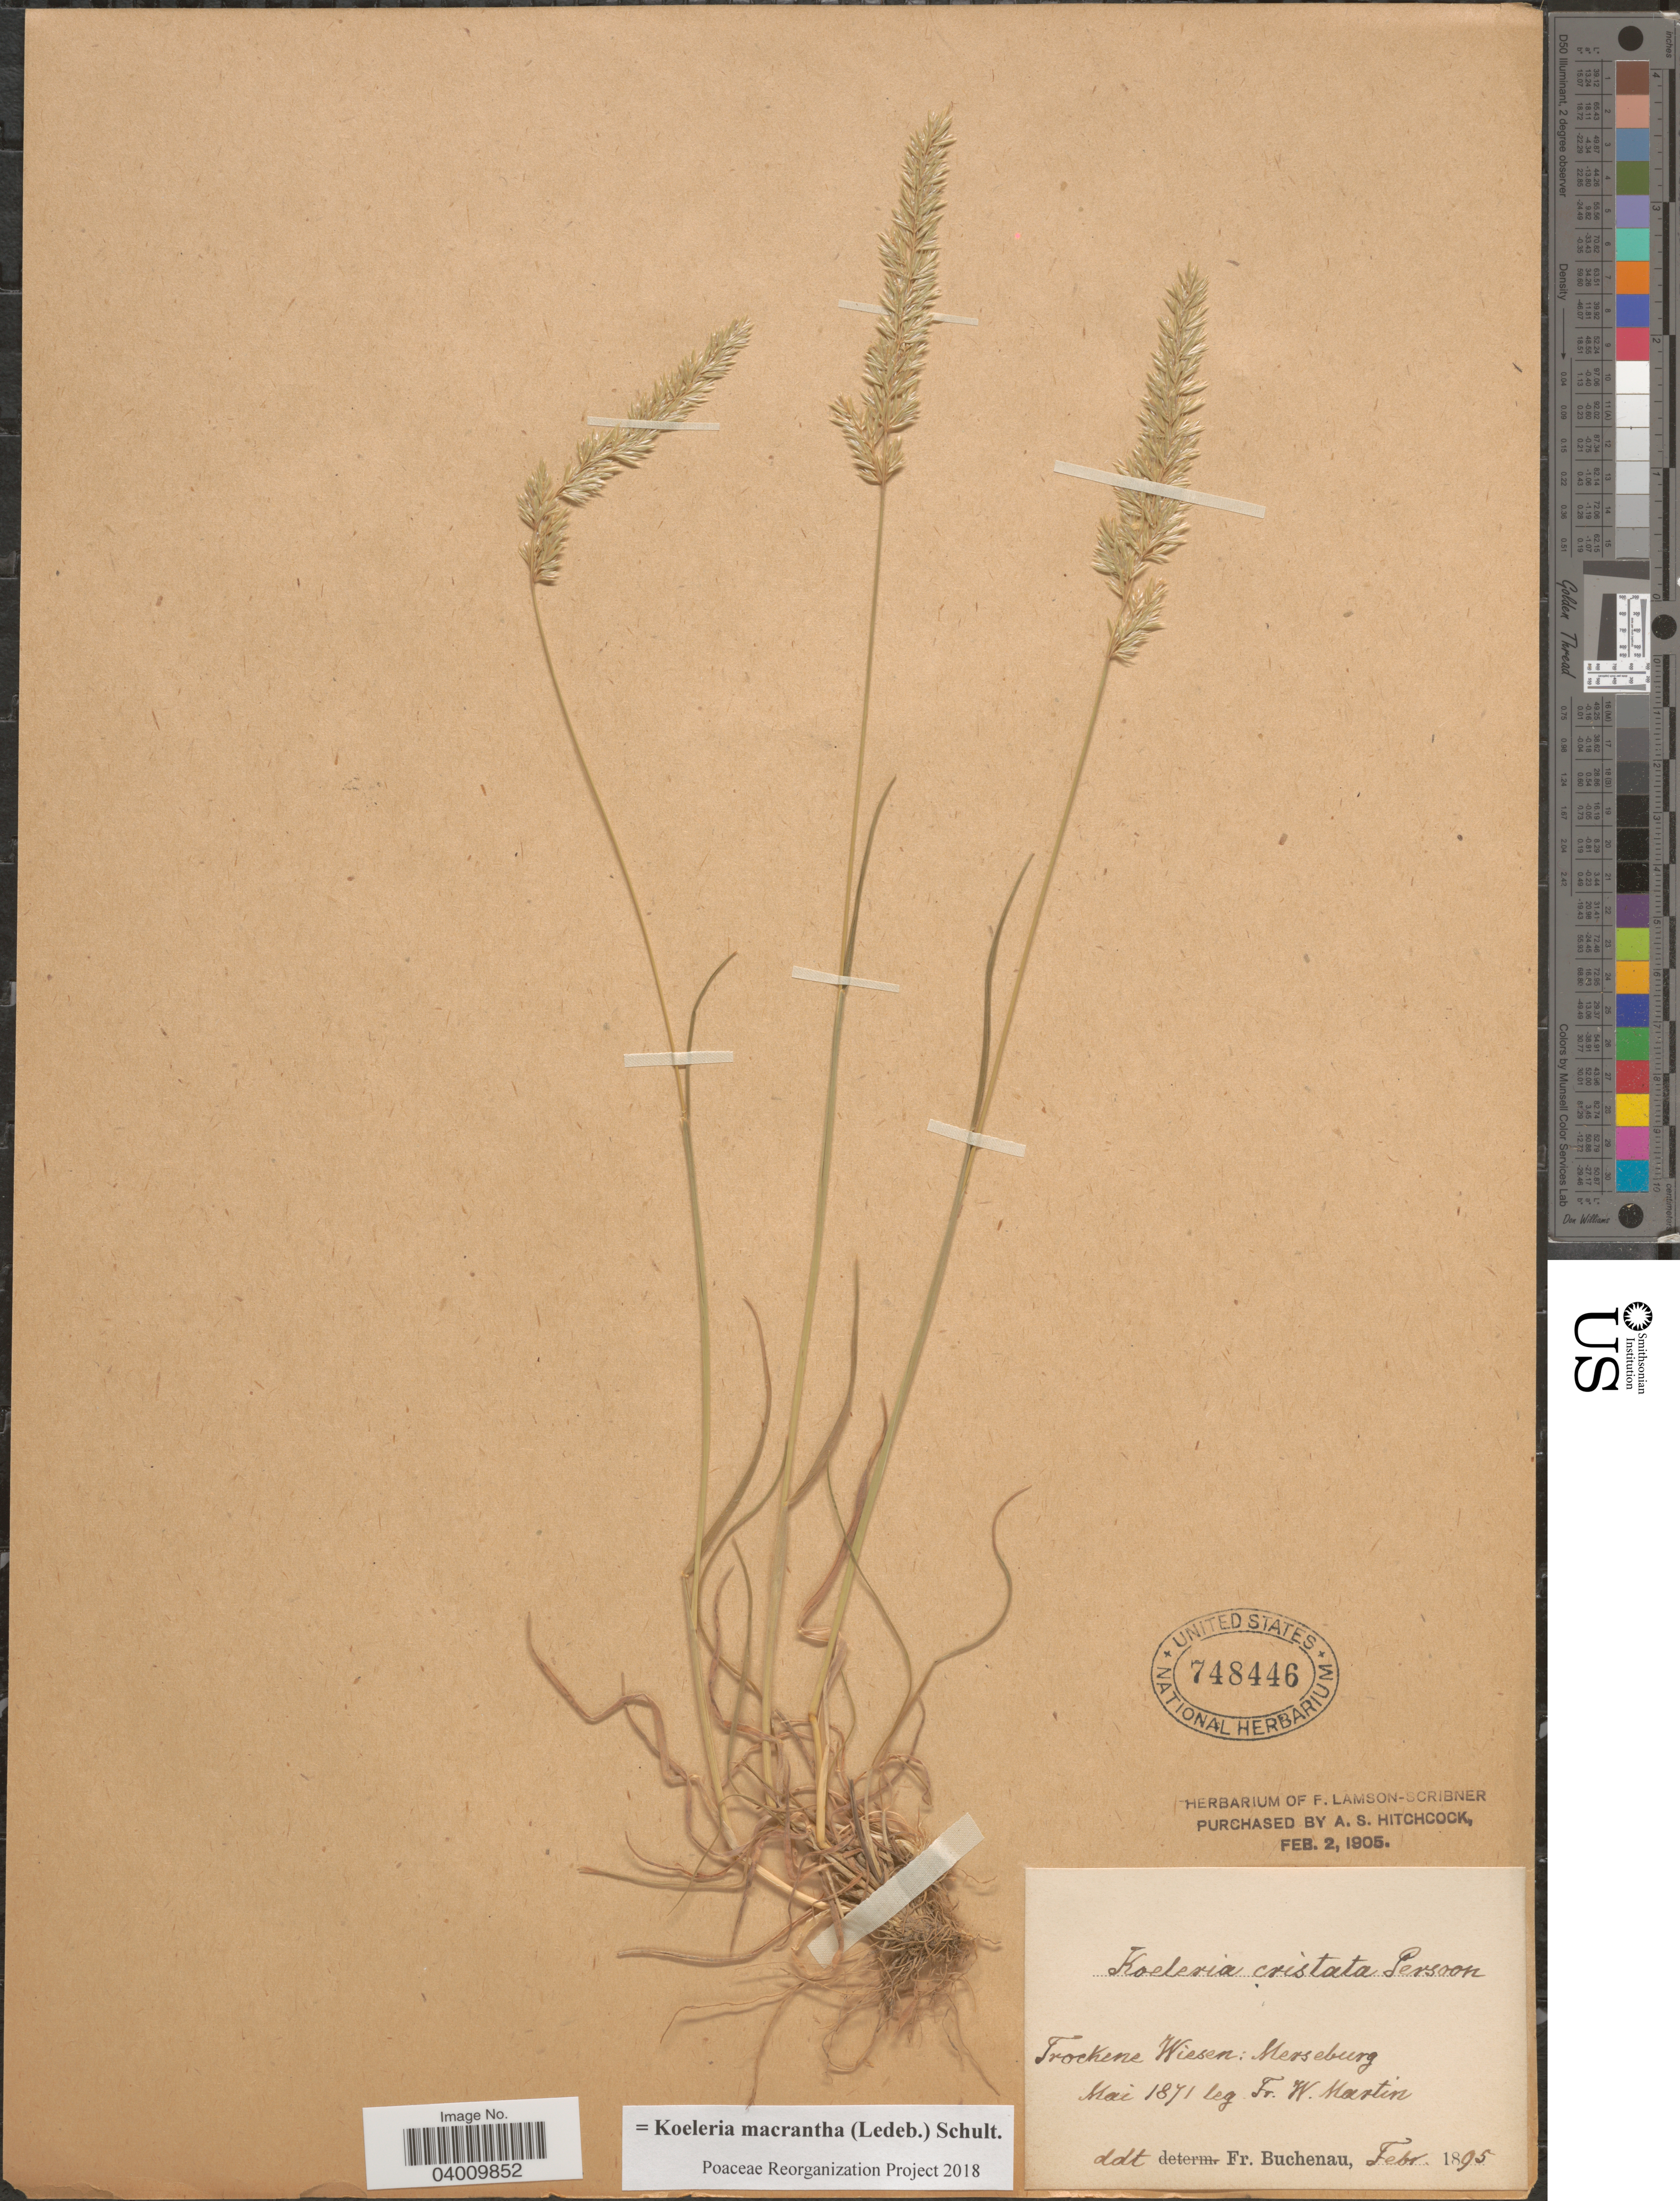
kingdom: Plantae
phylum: Tracheophyta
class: Liliopsida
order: Poales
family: Poaceae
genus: Koeleria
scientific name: Koeleria macrantha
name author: (Ledeb.) Schult.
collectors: W. Martin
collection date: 1871-05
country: Germany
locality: Trockene Wiesen: Merseburg.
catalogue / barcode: US 748446